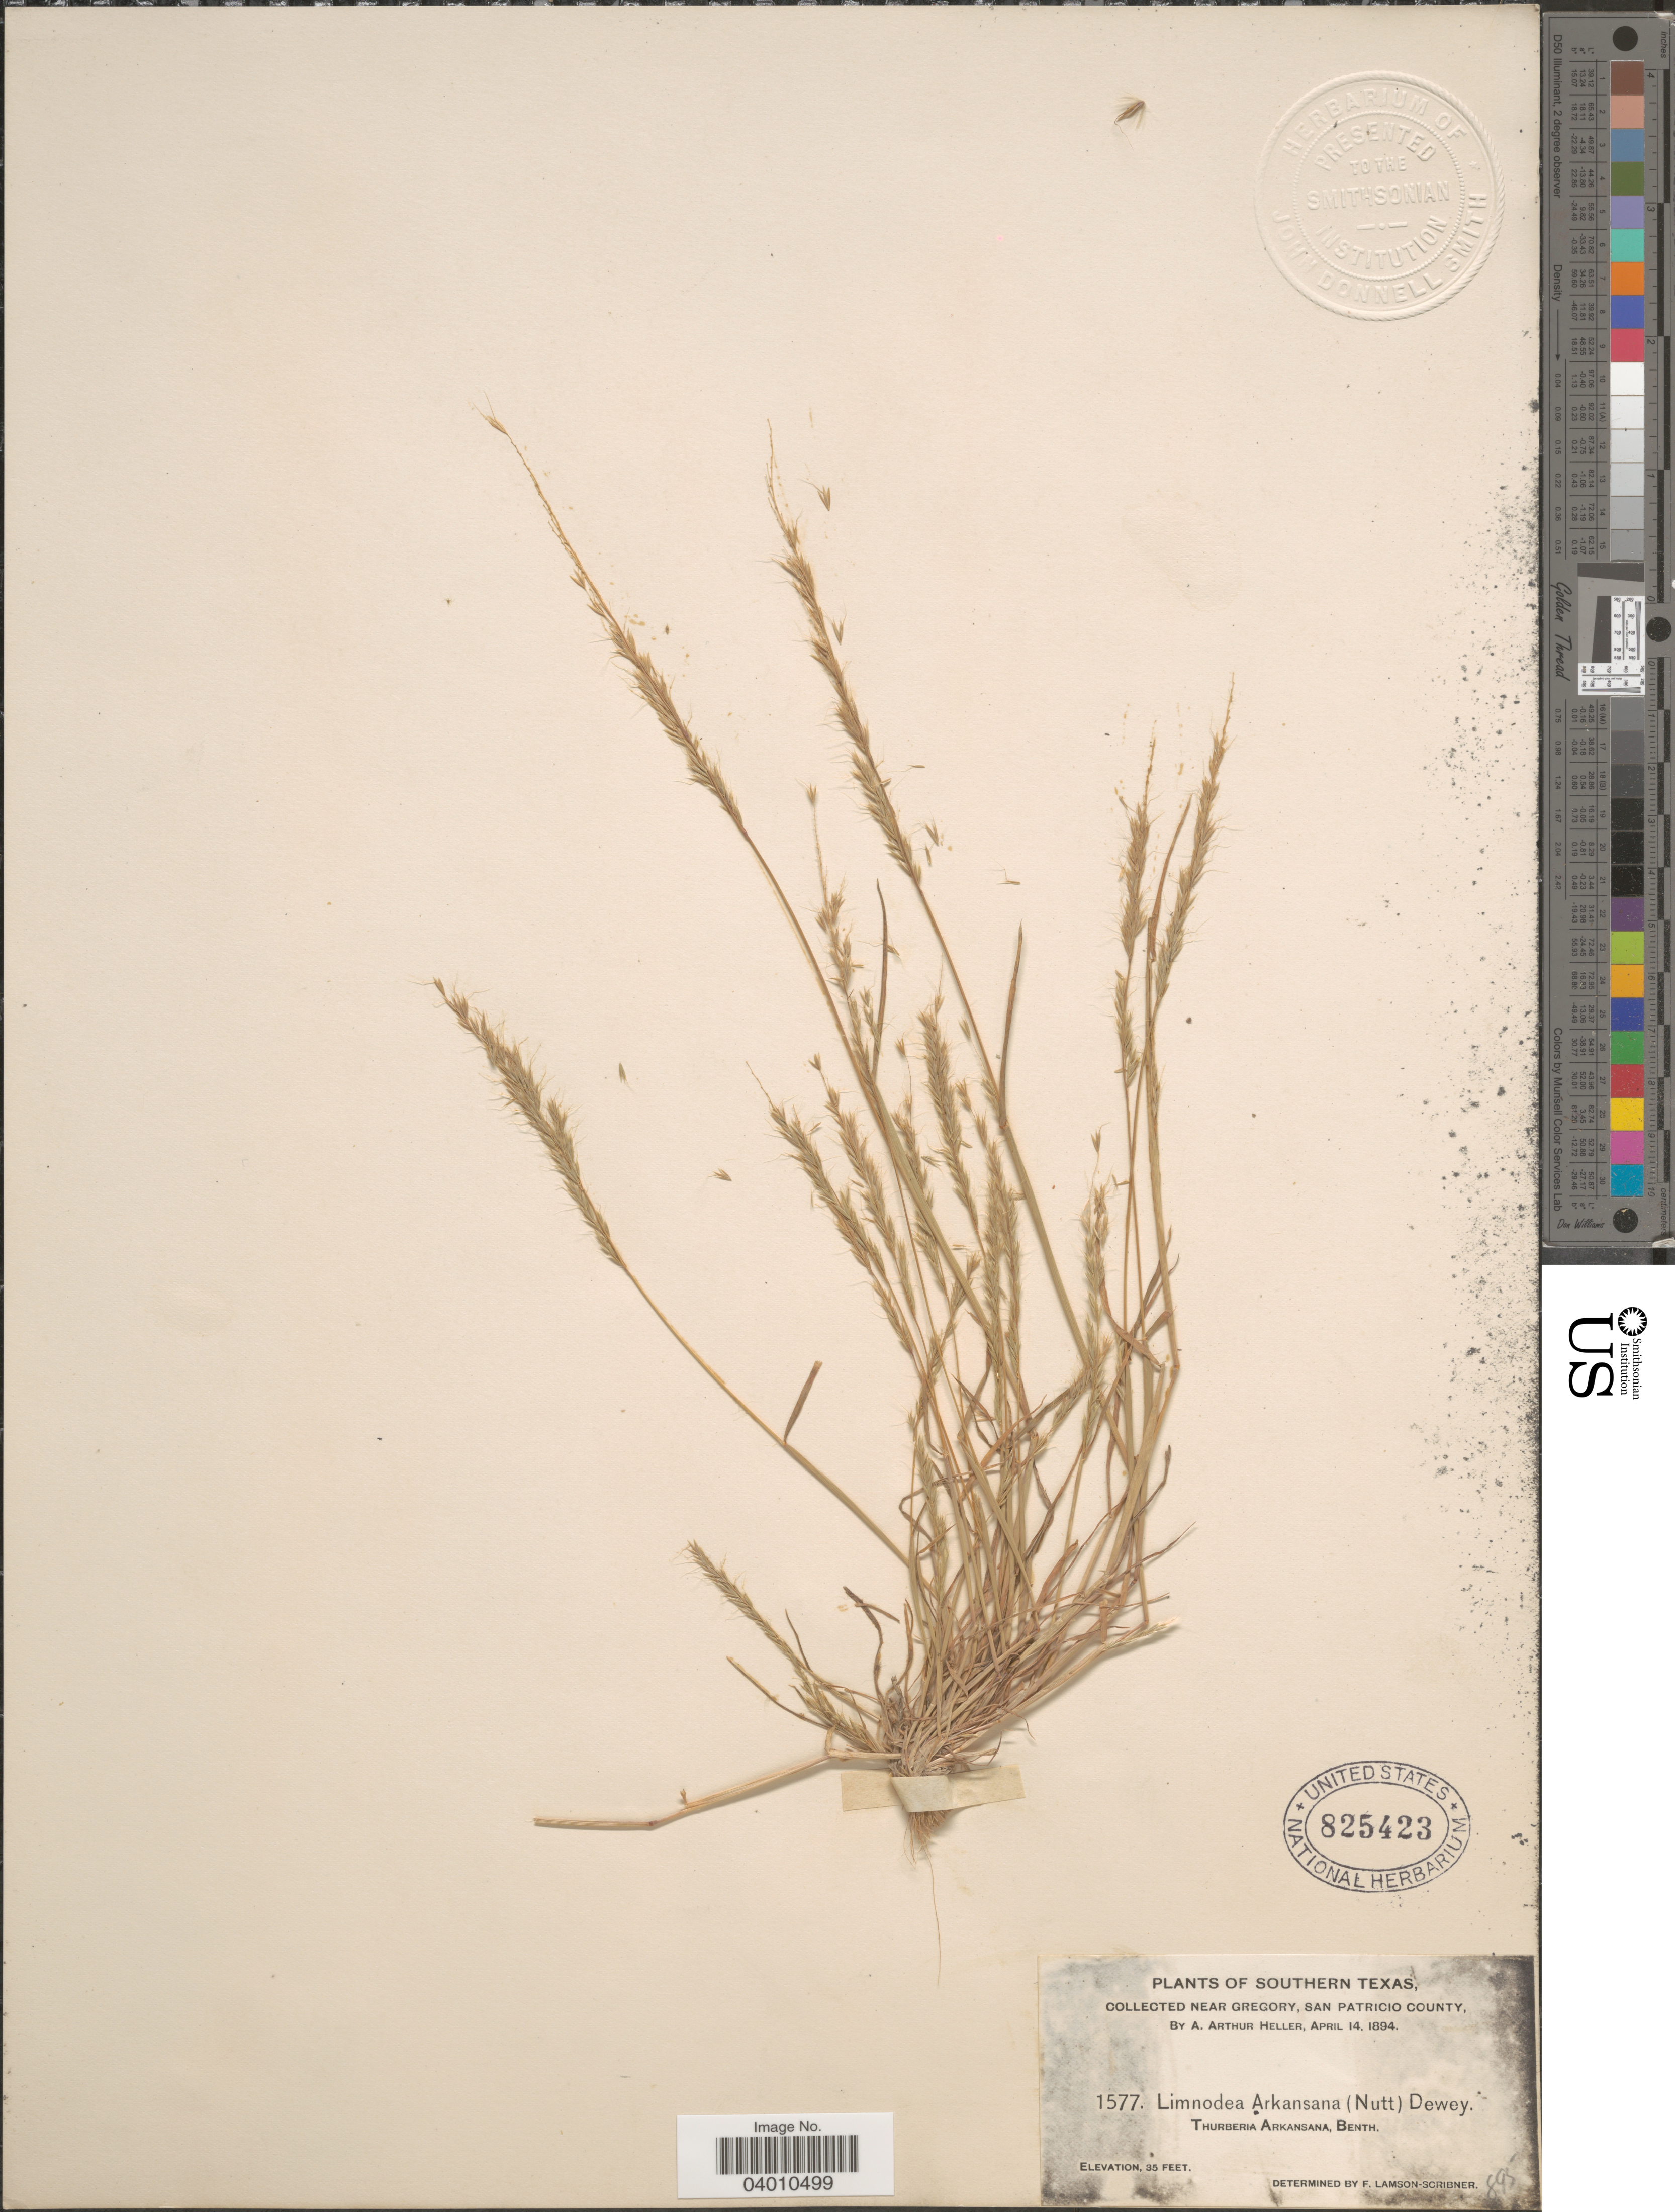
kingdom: Plantae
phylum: Tracheophyta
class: Liliopsida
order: Poales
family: Poaceae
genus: Limnodea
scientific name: Limnodea arkansana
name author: (Nutt.) L.H. Dewey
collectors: A. A. Heller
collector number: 1577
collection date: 1894-04-14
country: United States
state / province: Texas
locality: Southern Texas, near Gregory, San Patricio County.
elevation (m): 11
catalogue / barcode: US 825423